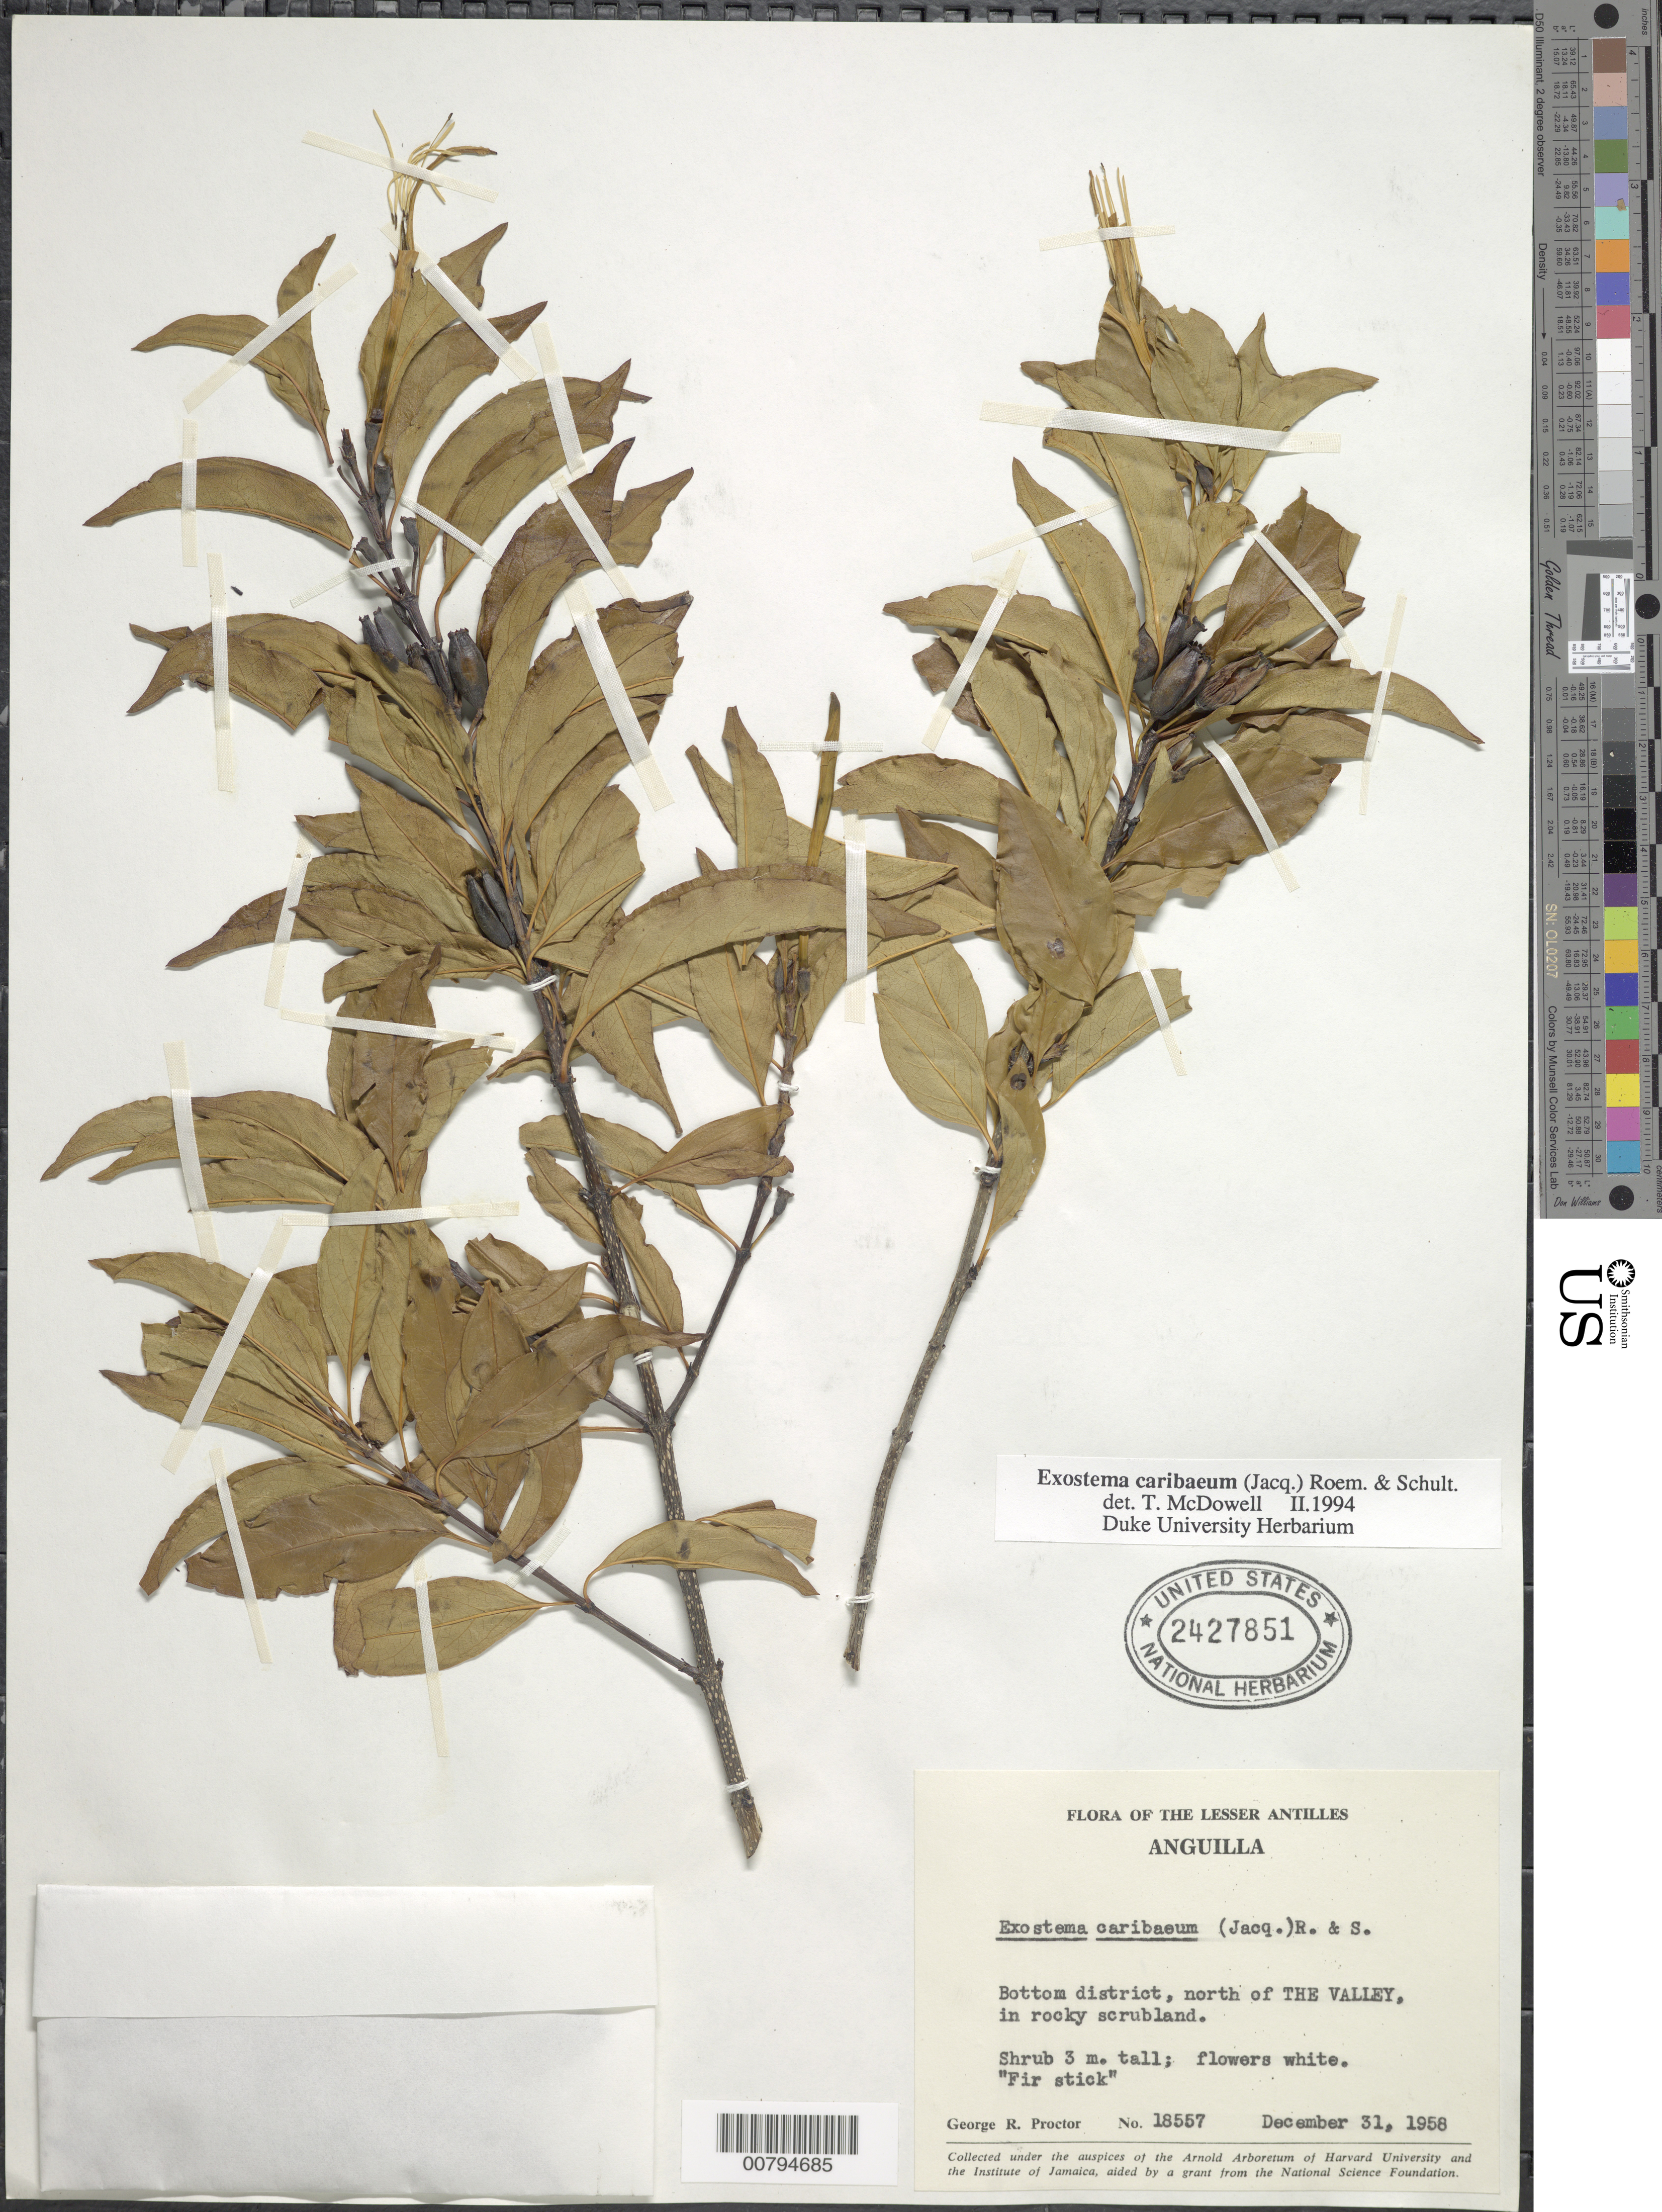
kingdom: Plantae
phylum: Tracheophyta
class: Magnoliopsida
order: Gentianales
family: Rubiaceae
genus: Exostema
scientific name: Exostema caribaeum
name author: (Jacq.) Roem. & Schult.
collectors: G. R. Proctor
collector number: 18557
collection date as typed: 31 Dec 1958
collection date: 1958-12-31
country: Anguilla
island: Anguilla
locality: Bottom district, north of The Valley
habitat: In rocky scrubland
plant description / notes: Common name: Fir stick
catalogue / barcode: US 2427851